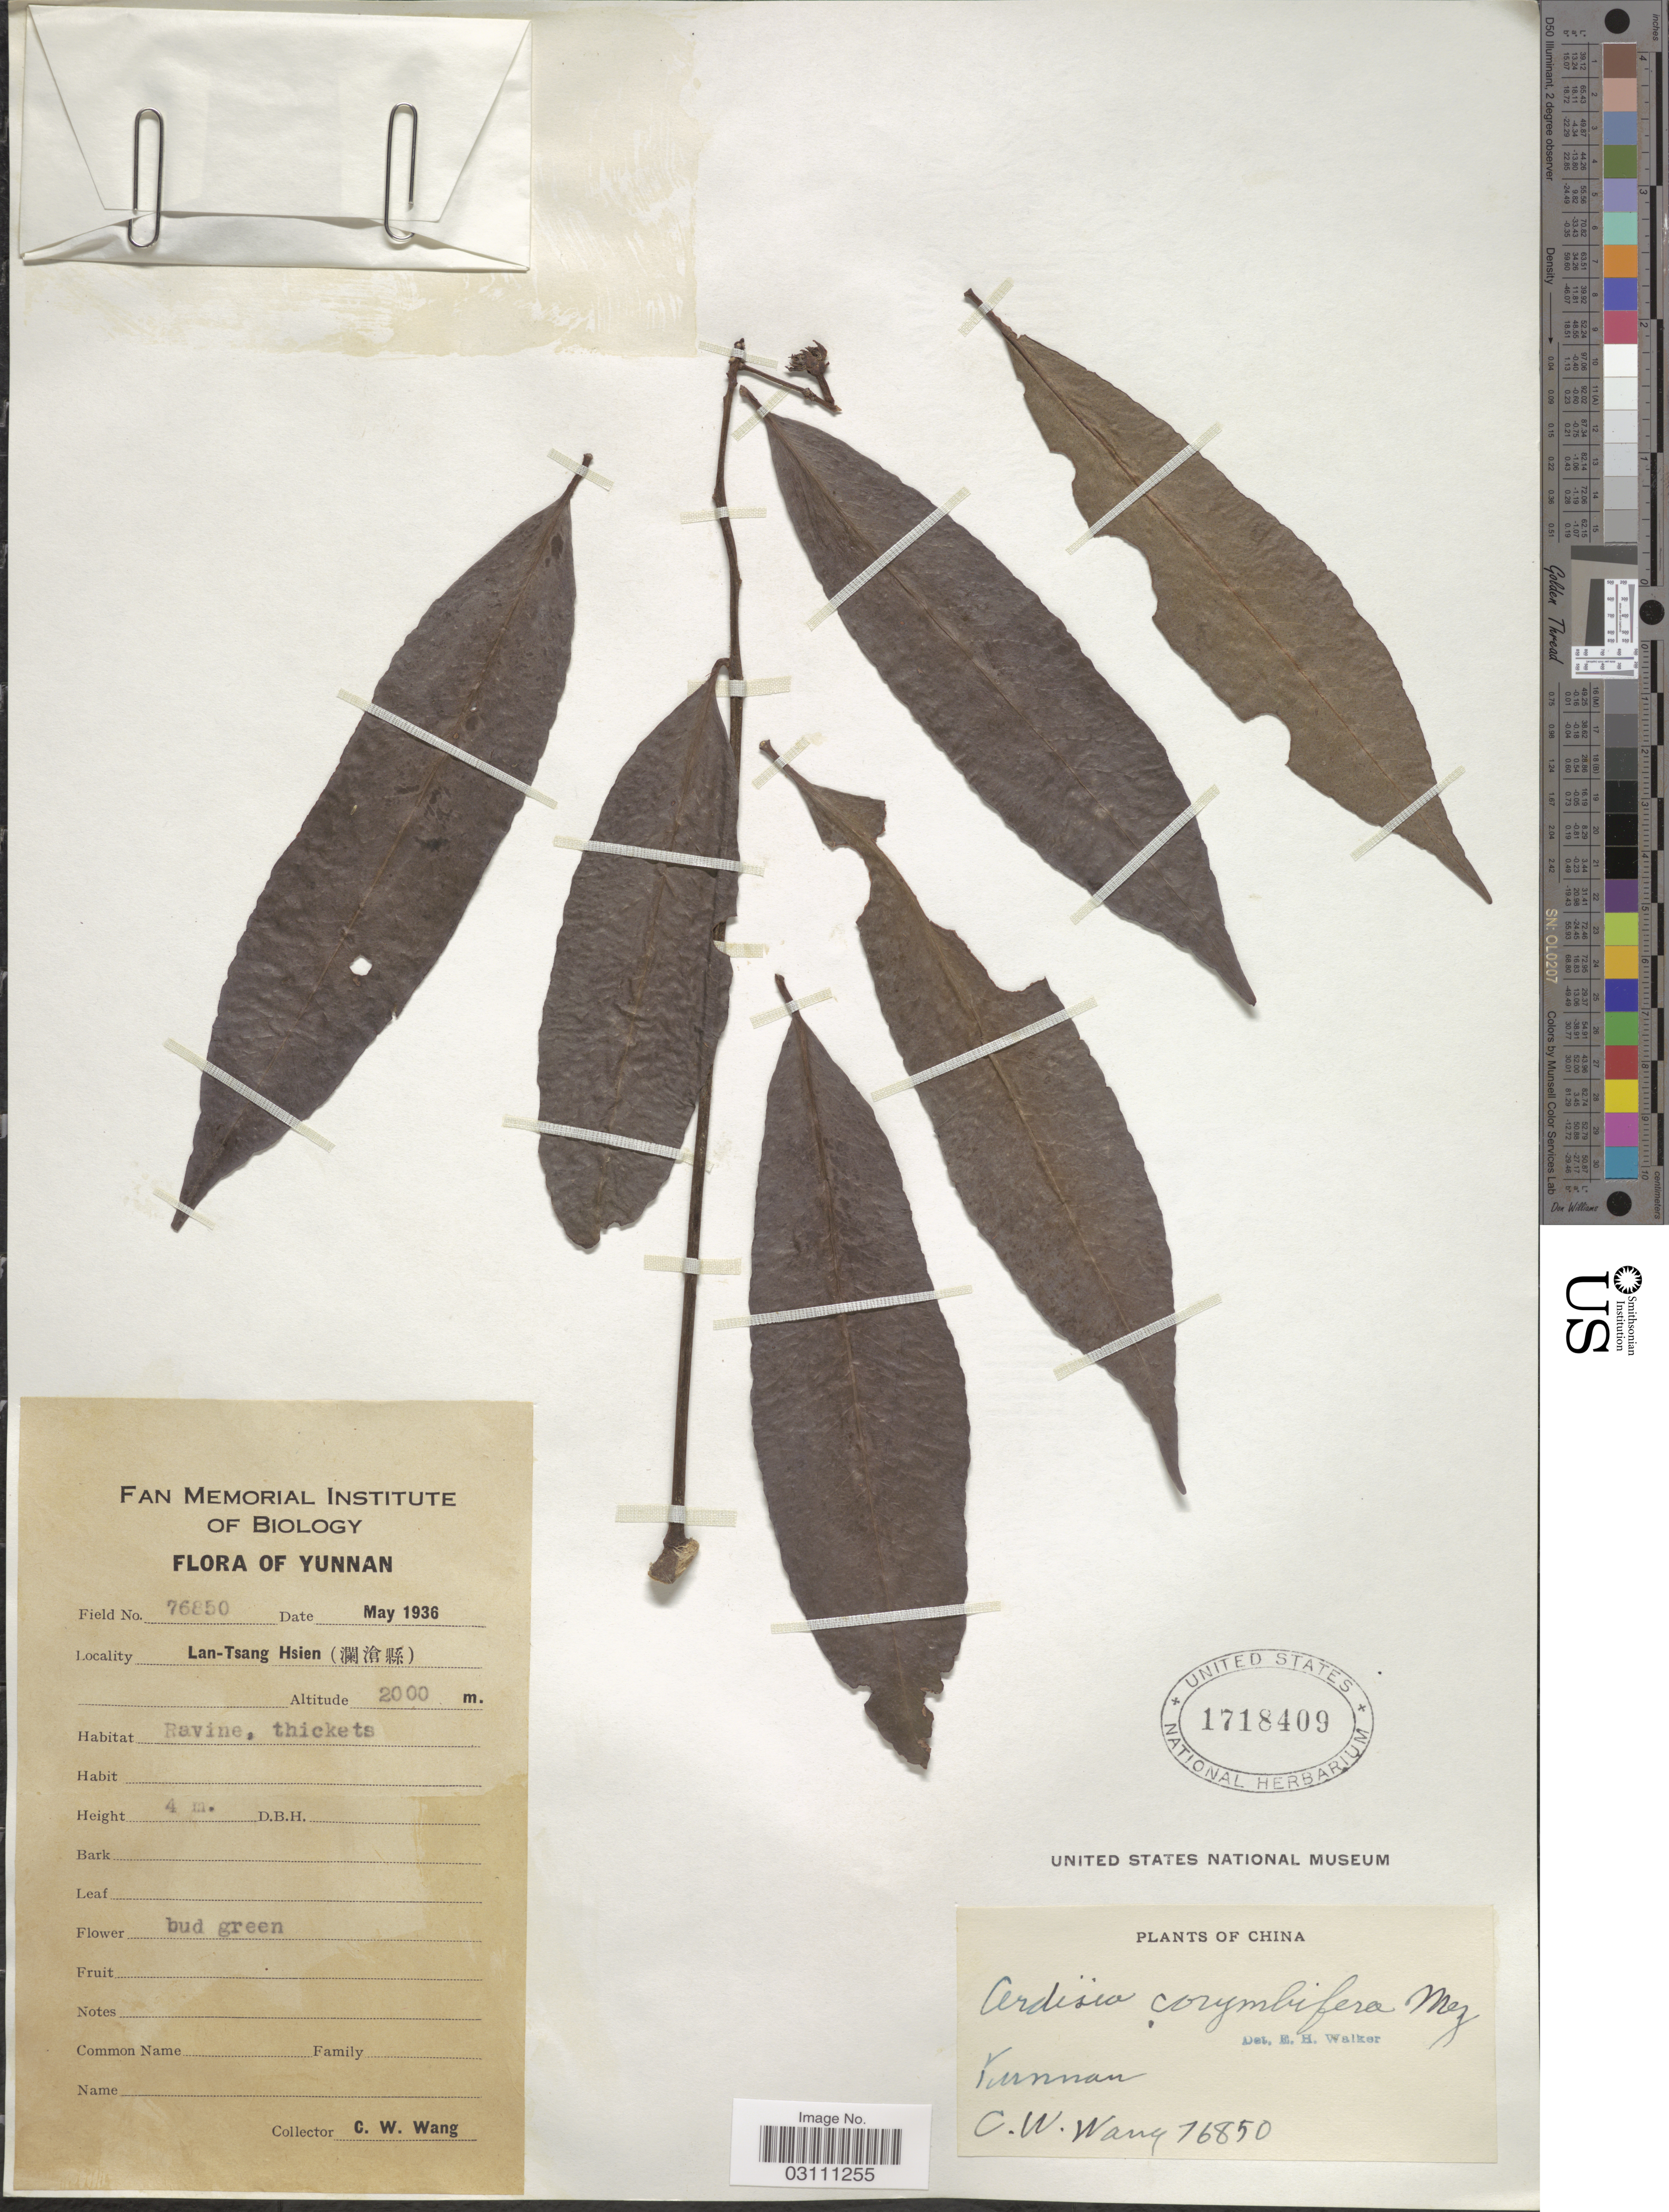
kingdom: Plantae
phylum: Tracheophyta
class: Magnoliopsida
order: Ericales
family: Primulaceae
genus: Ardisia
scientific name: Ardisia corymbifera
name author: Mez in Engl.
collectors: C. W. Wang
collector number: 76850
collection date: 1936-05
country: China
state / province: Yunnan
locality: Lan-Tsang Hsien.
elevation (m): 2000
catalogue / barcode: US 1718409